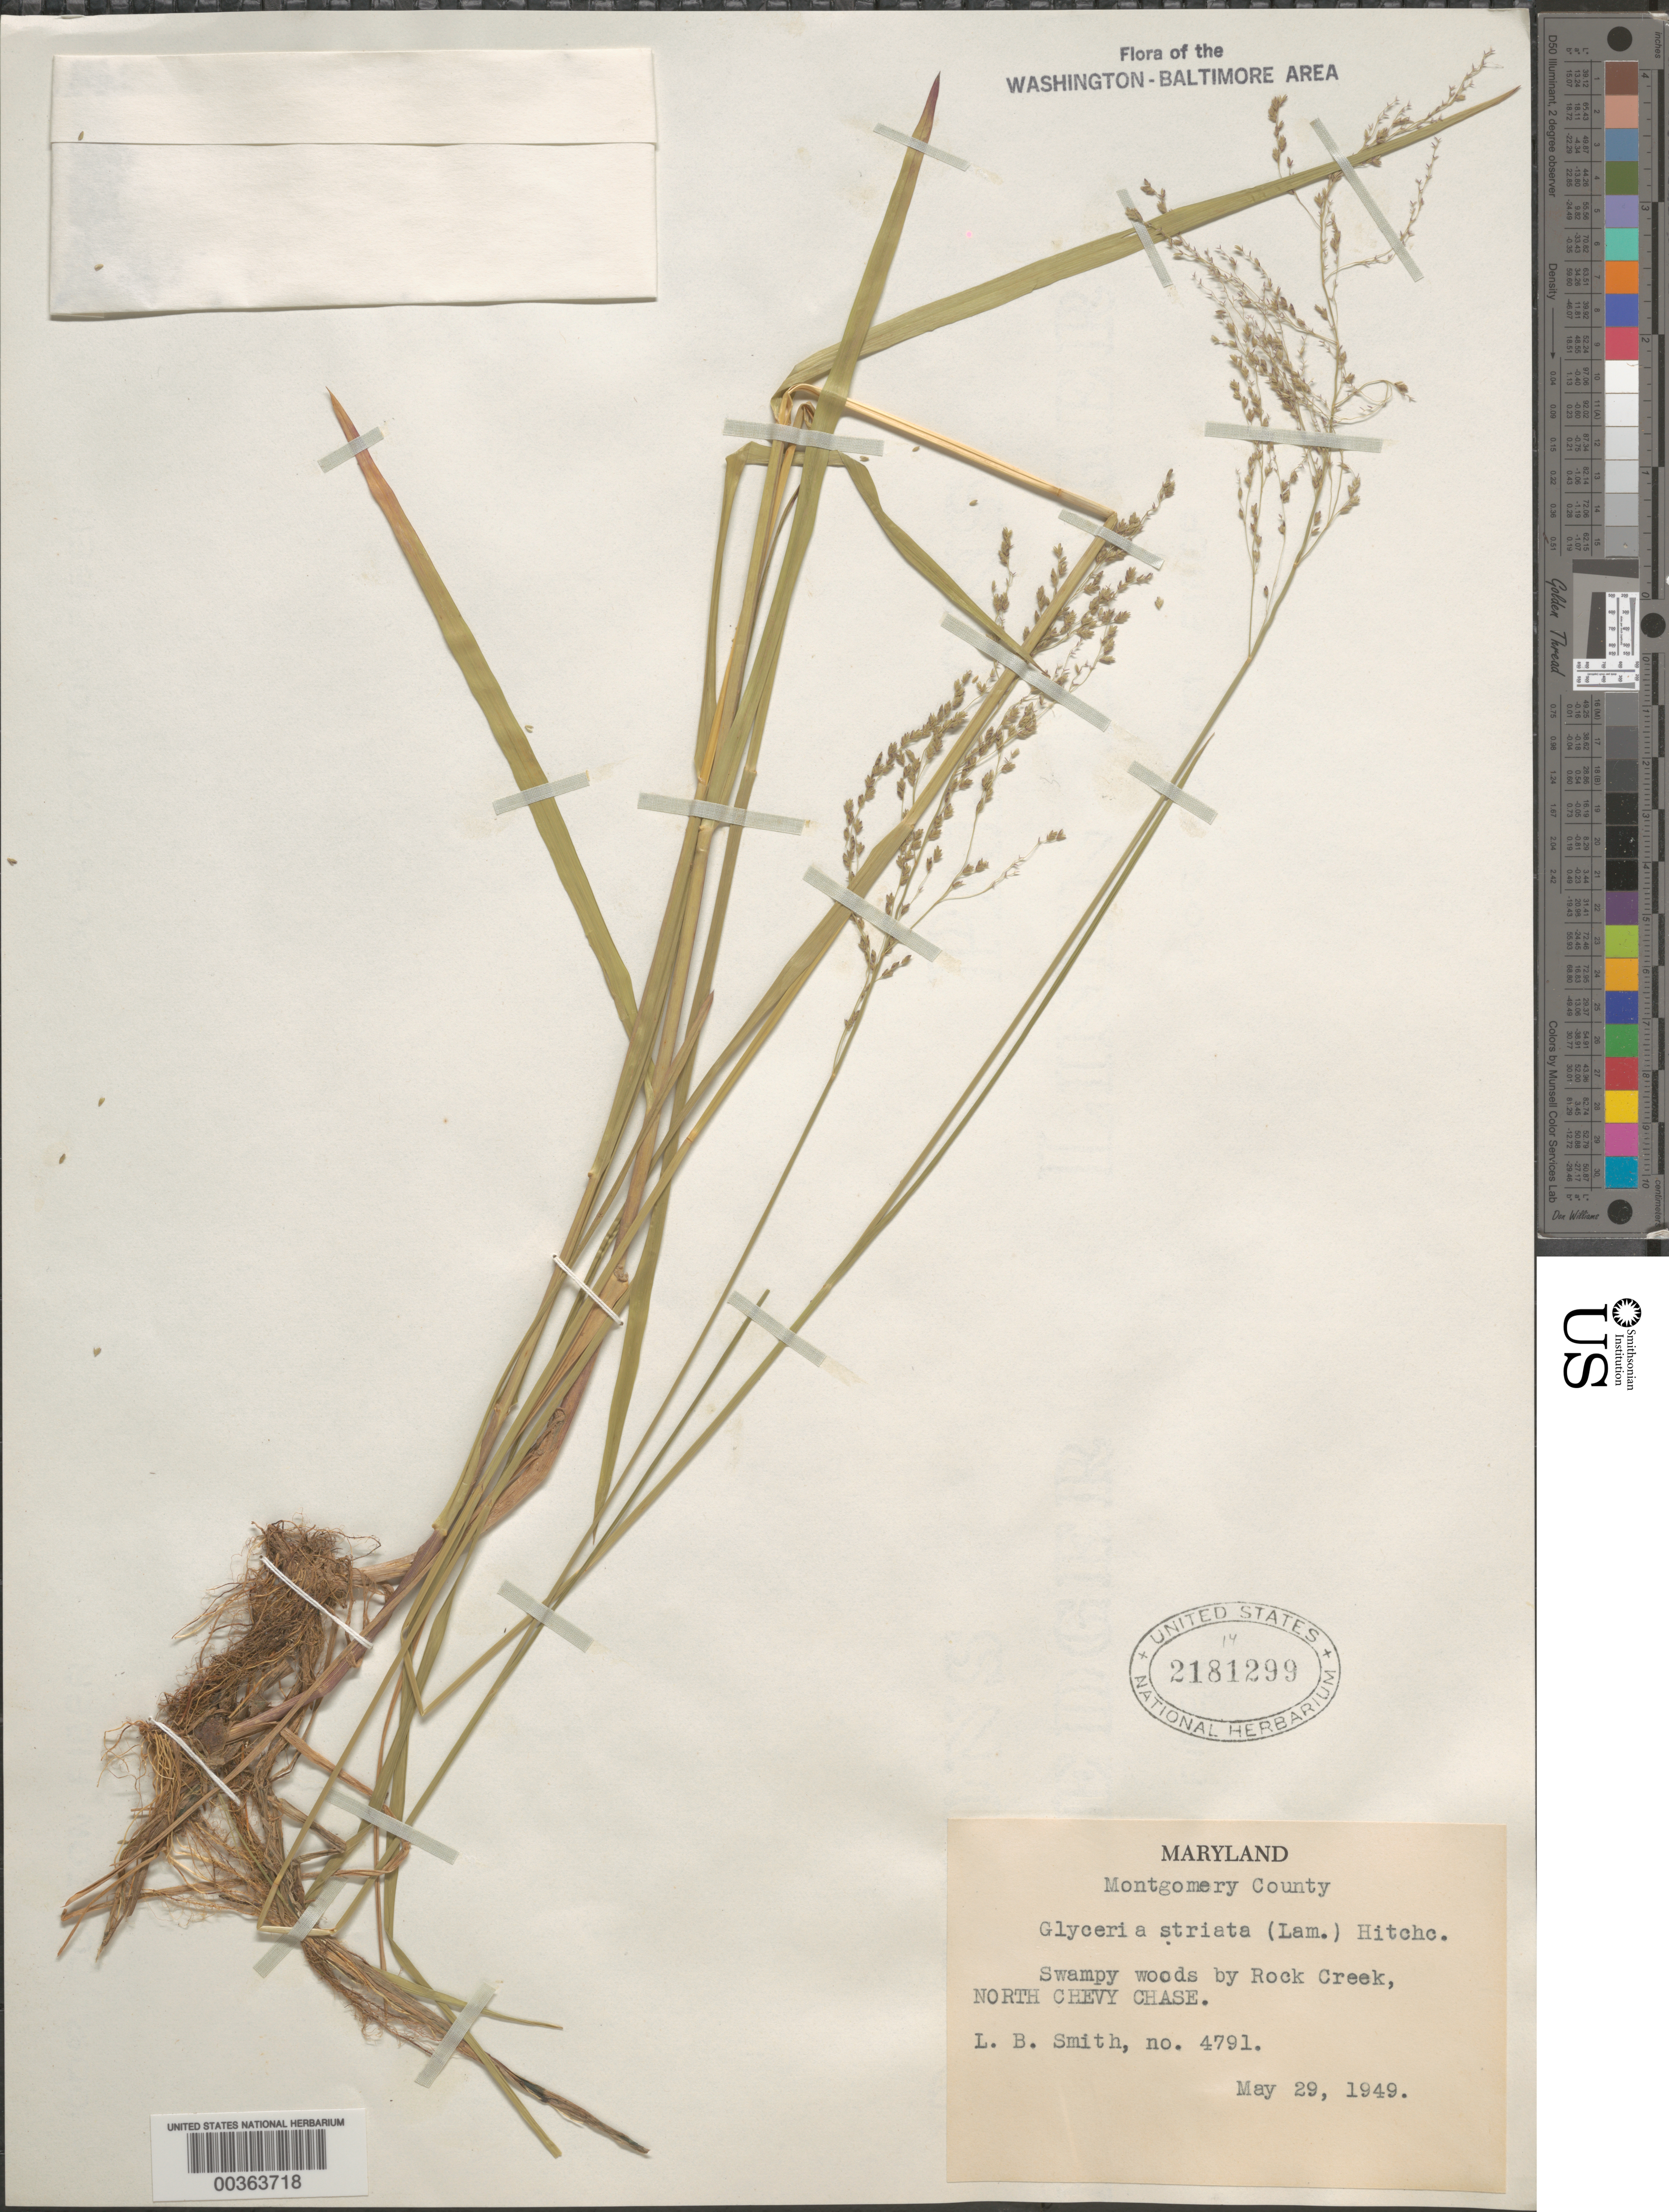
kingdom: Plantae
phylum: Tracheophyta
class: Liliopsida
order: Poales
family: Poaceae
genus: Glyceria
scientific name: Glyceria striata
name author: (Lam.) Hitchc.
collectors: L. Smith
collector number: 4791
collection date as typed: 29 May 1949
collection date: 1949-05-29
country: United States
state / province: Maryland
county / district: Montgomery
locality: North Chevy Chase Woods near Rock Creek Rock Creek Park and Vicinity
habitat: Swampy woods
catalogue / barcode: US 2181299